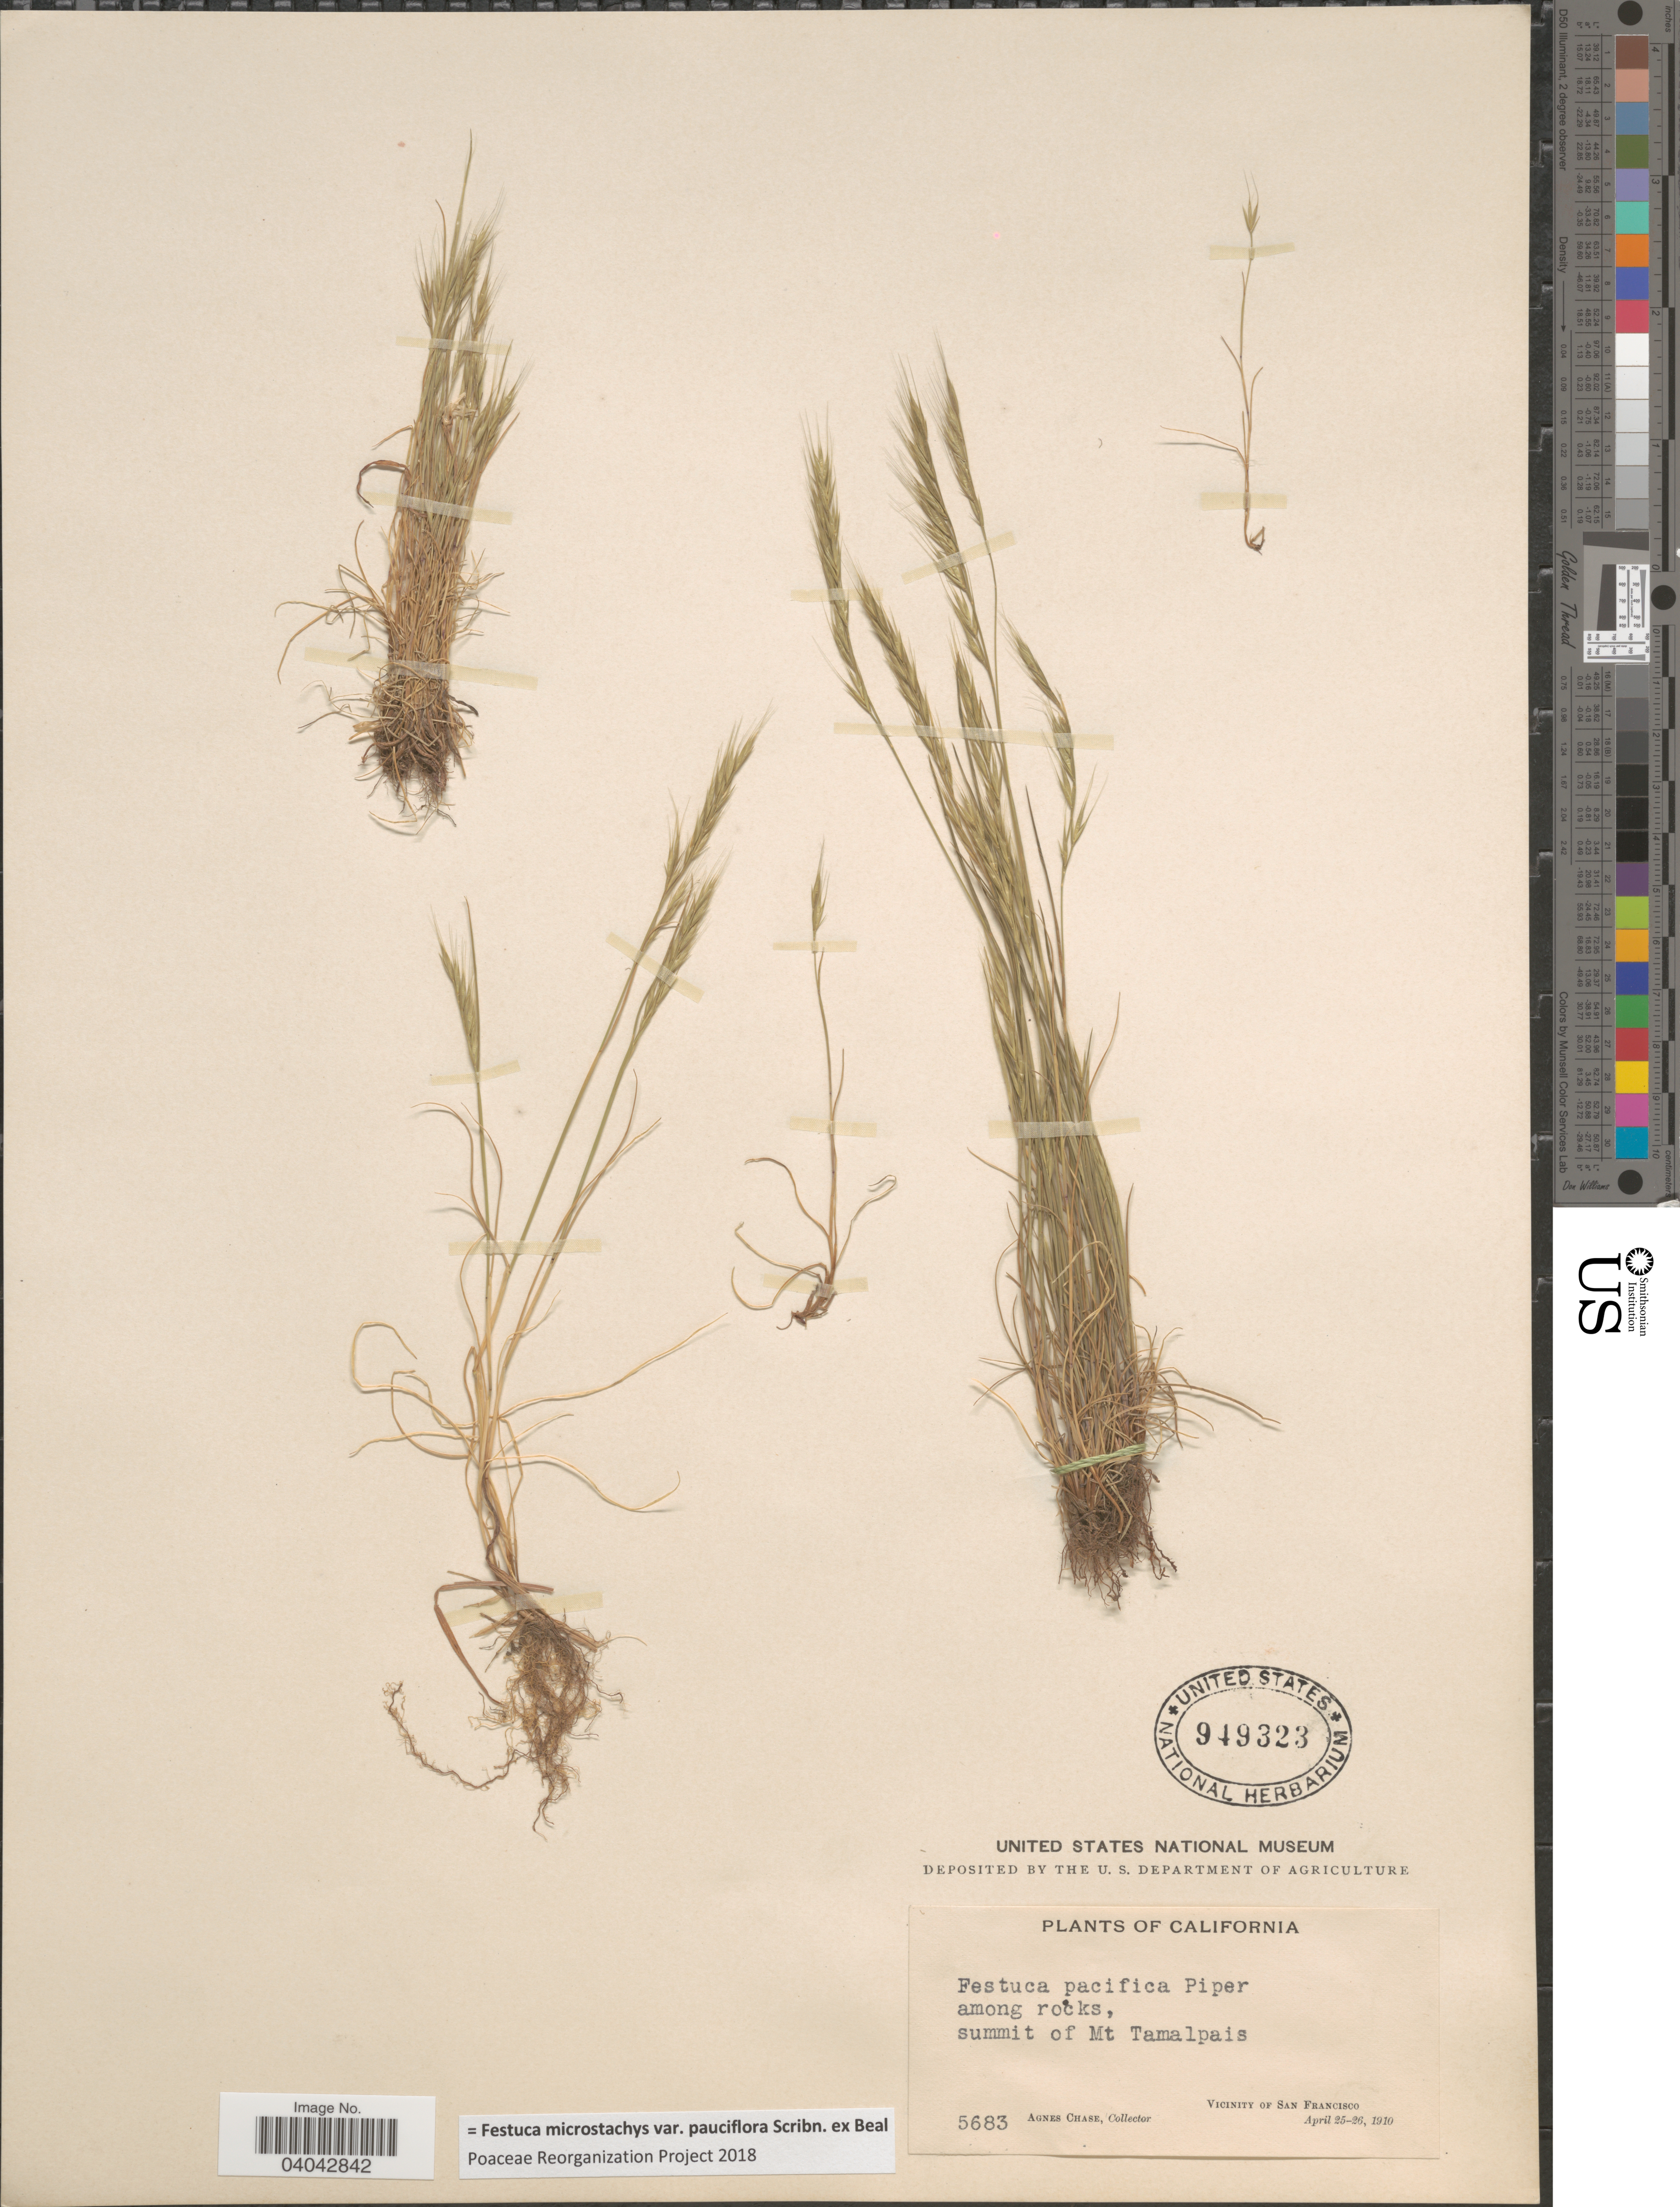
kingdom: Plantae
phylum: Tracheophyta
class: Liliopsida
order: Poales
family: Poaceae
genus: Festuca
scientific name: Festuca microstachys var. pauciflora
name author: Scribn. ex W.J. Beal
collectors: A. Chase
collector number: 5683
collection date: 1910-04-25/1910-04-26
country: United States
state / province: California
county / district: San Francisco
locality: Among rocks, summit of Mt Tamalpais. Vicinity of San Francisco.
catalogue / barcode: US 949323